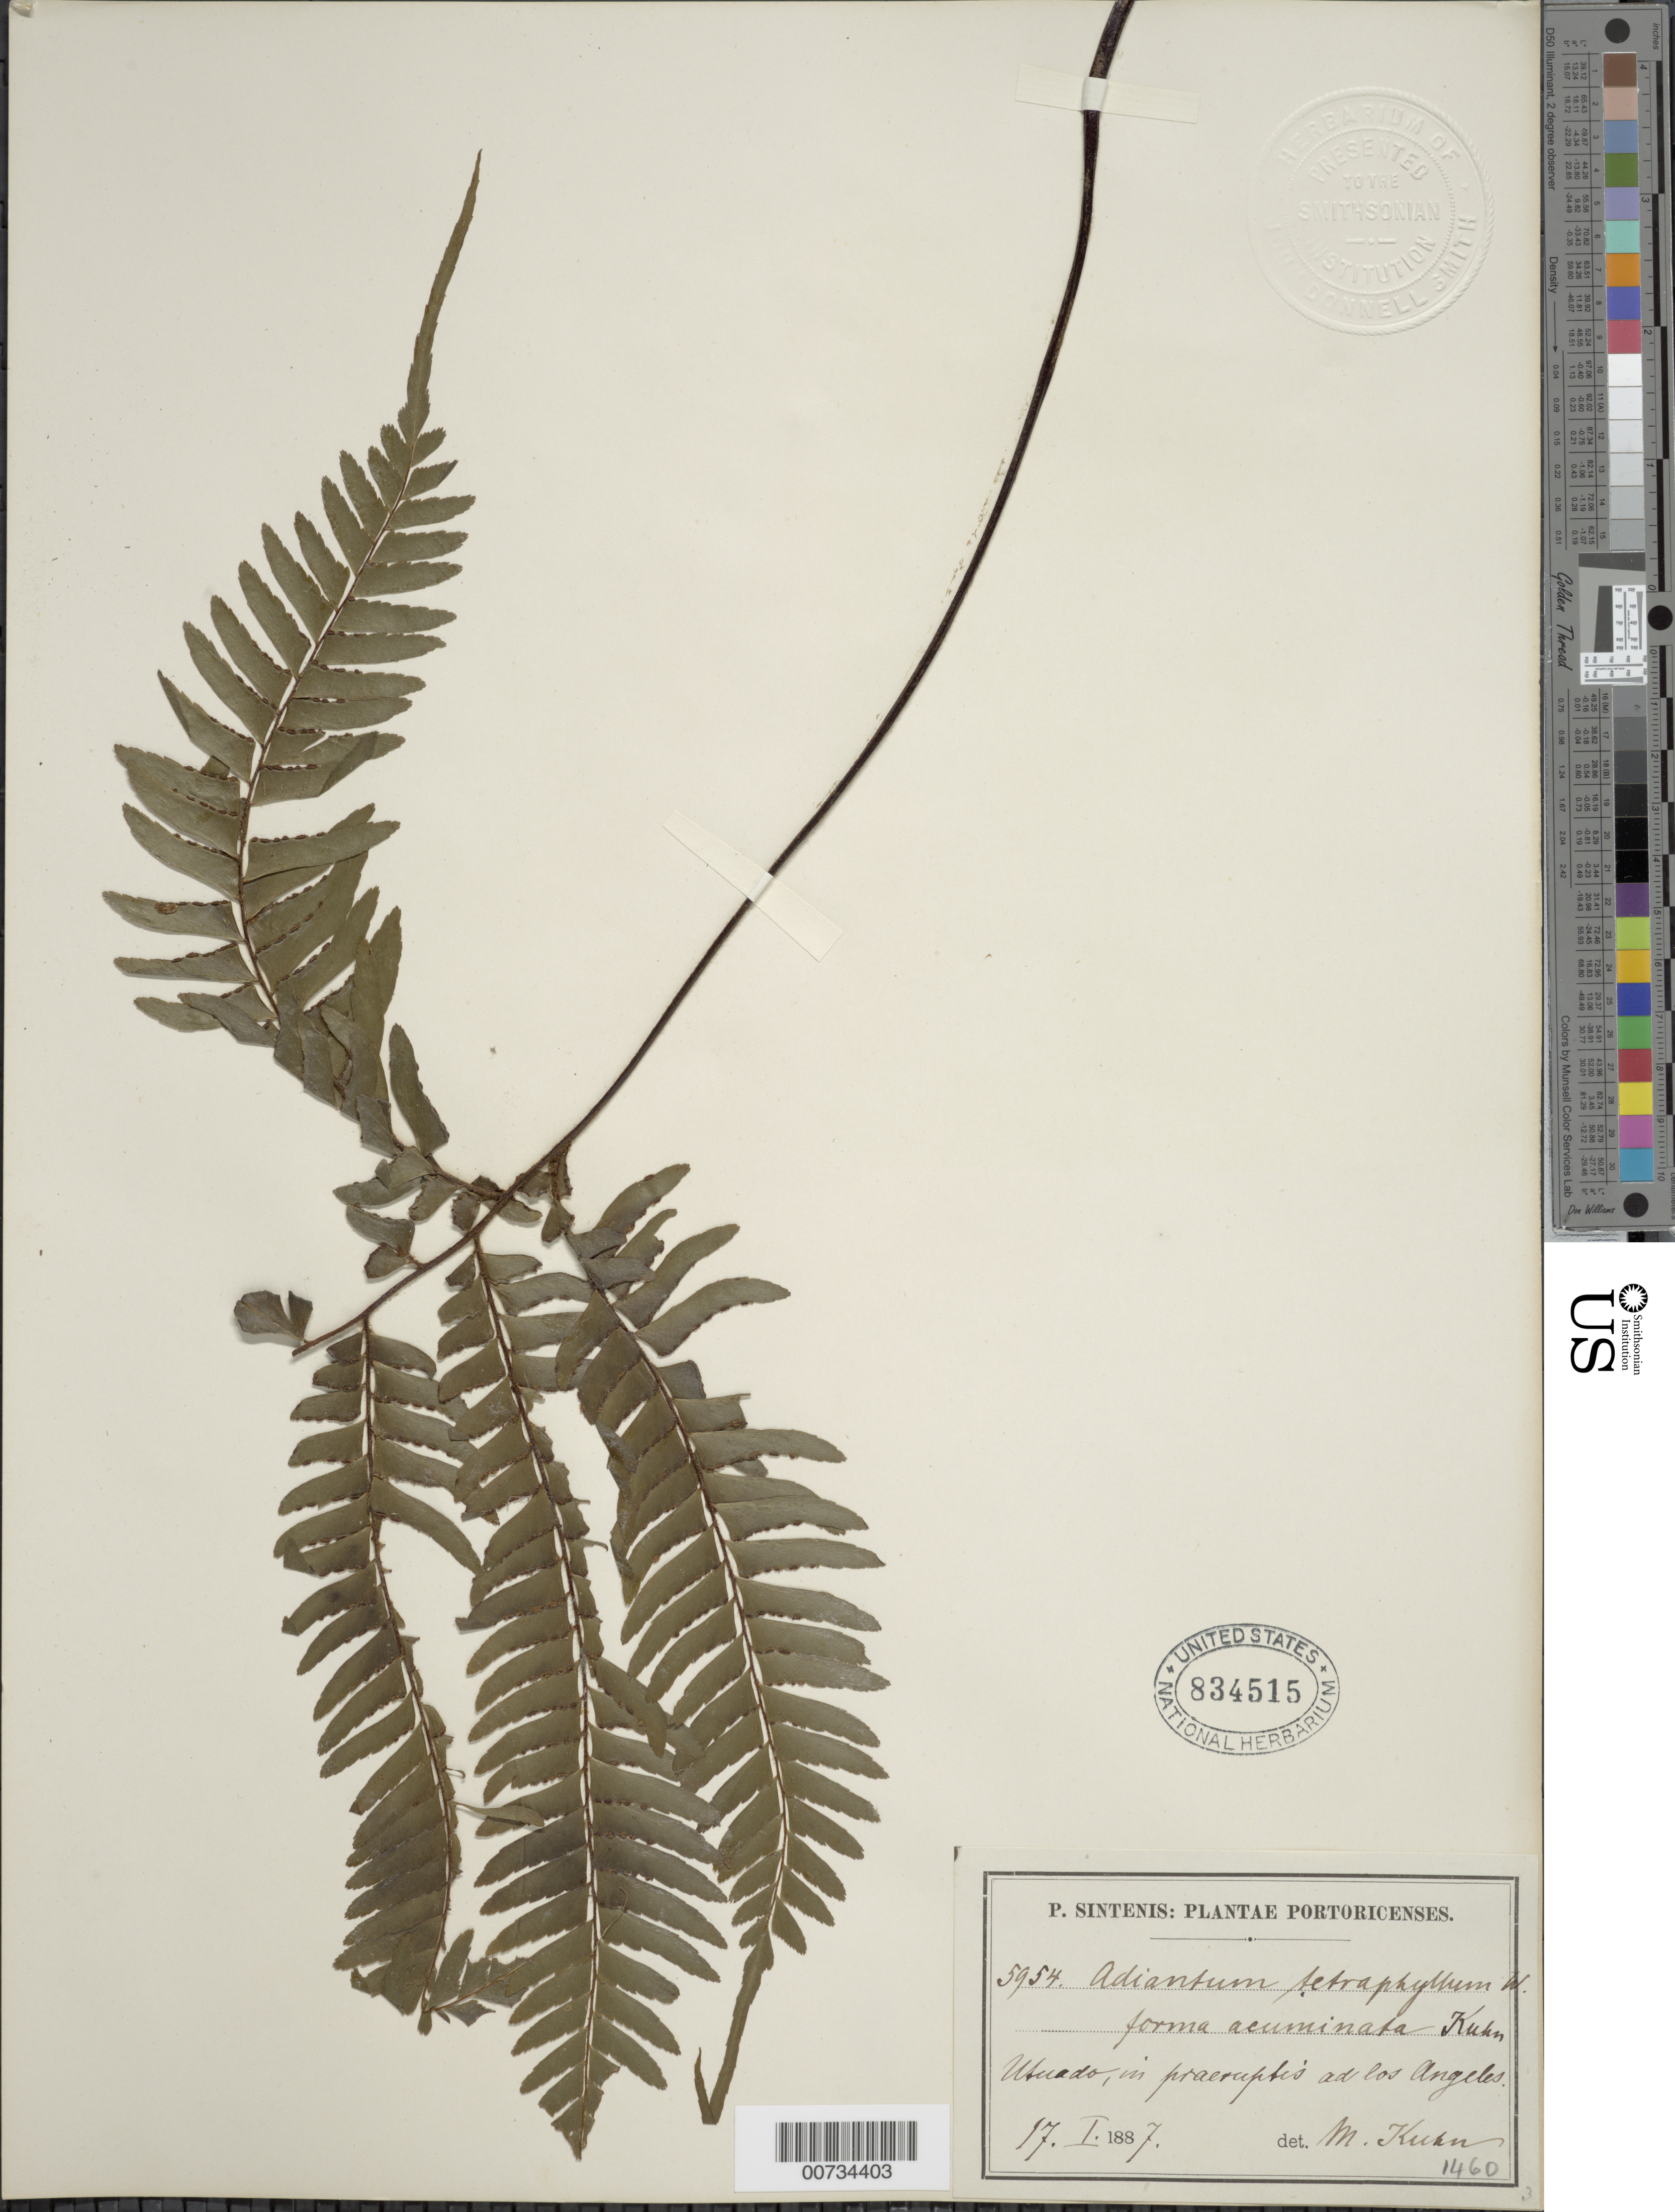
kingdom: Plantae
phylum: Tracheophyta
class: Polypodiopsida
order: Polypodiales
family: Pteridaceae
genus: Adiantum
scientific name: Adiantum tetraphyllum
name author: Humb. & Bonpl. ex Willd.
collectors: P. Sintenis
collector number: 5954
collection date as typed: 17 Jan 1887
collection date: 1887-01-17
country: Puerto Rico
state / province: Utuado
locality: Utuado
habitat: In praeruptis ad los Angeles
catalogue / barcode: US 834515